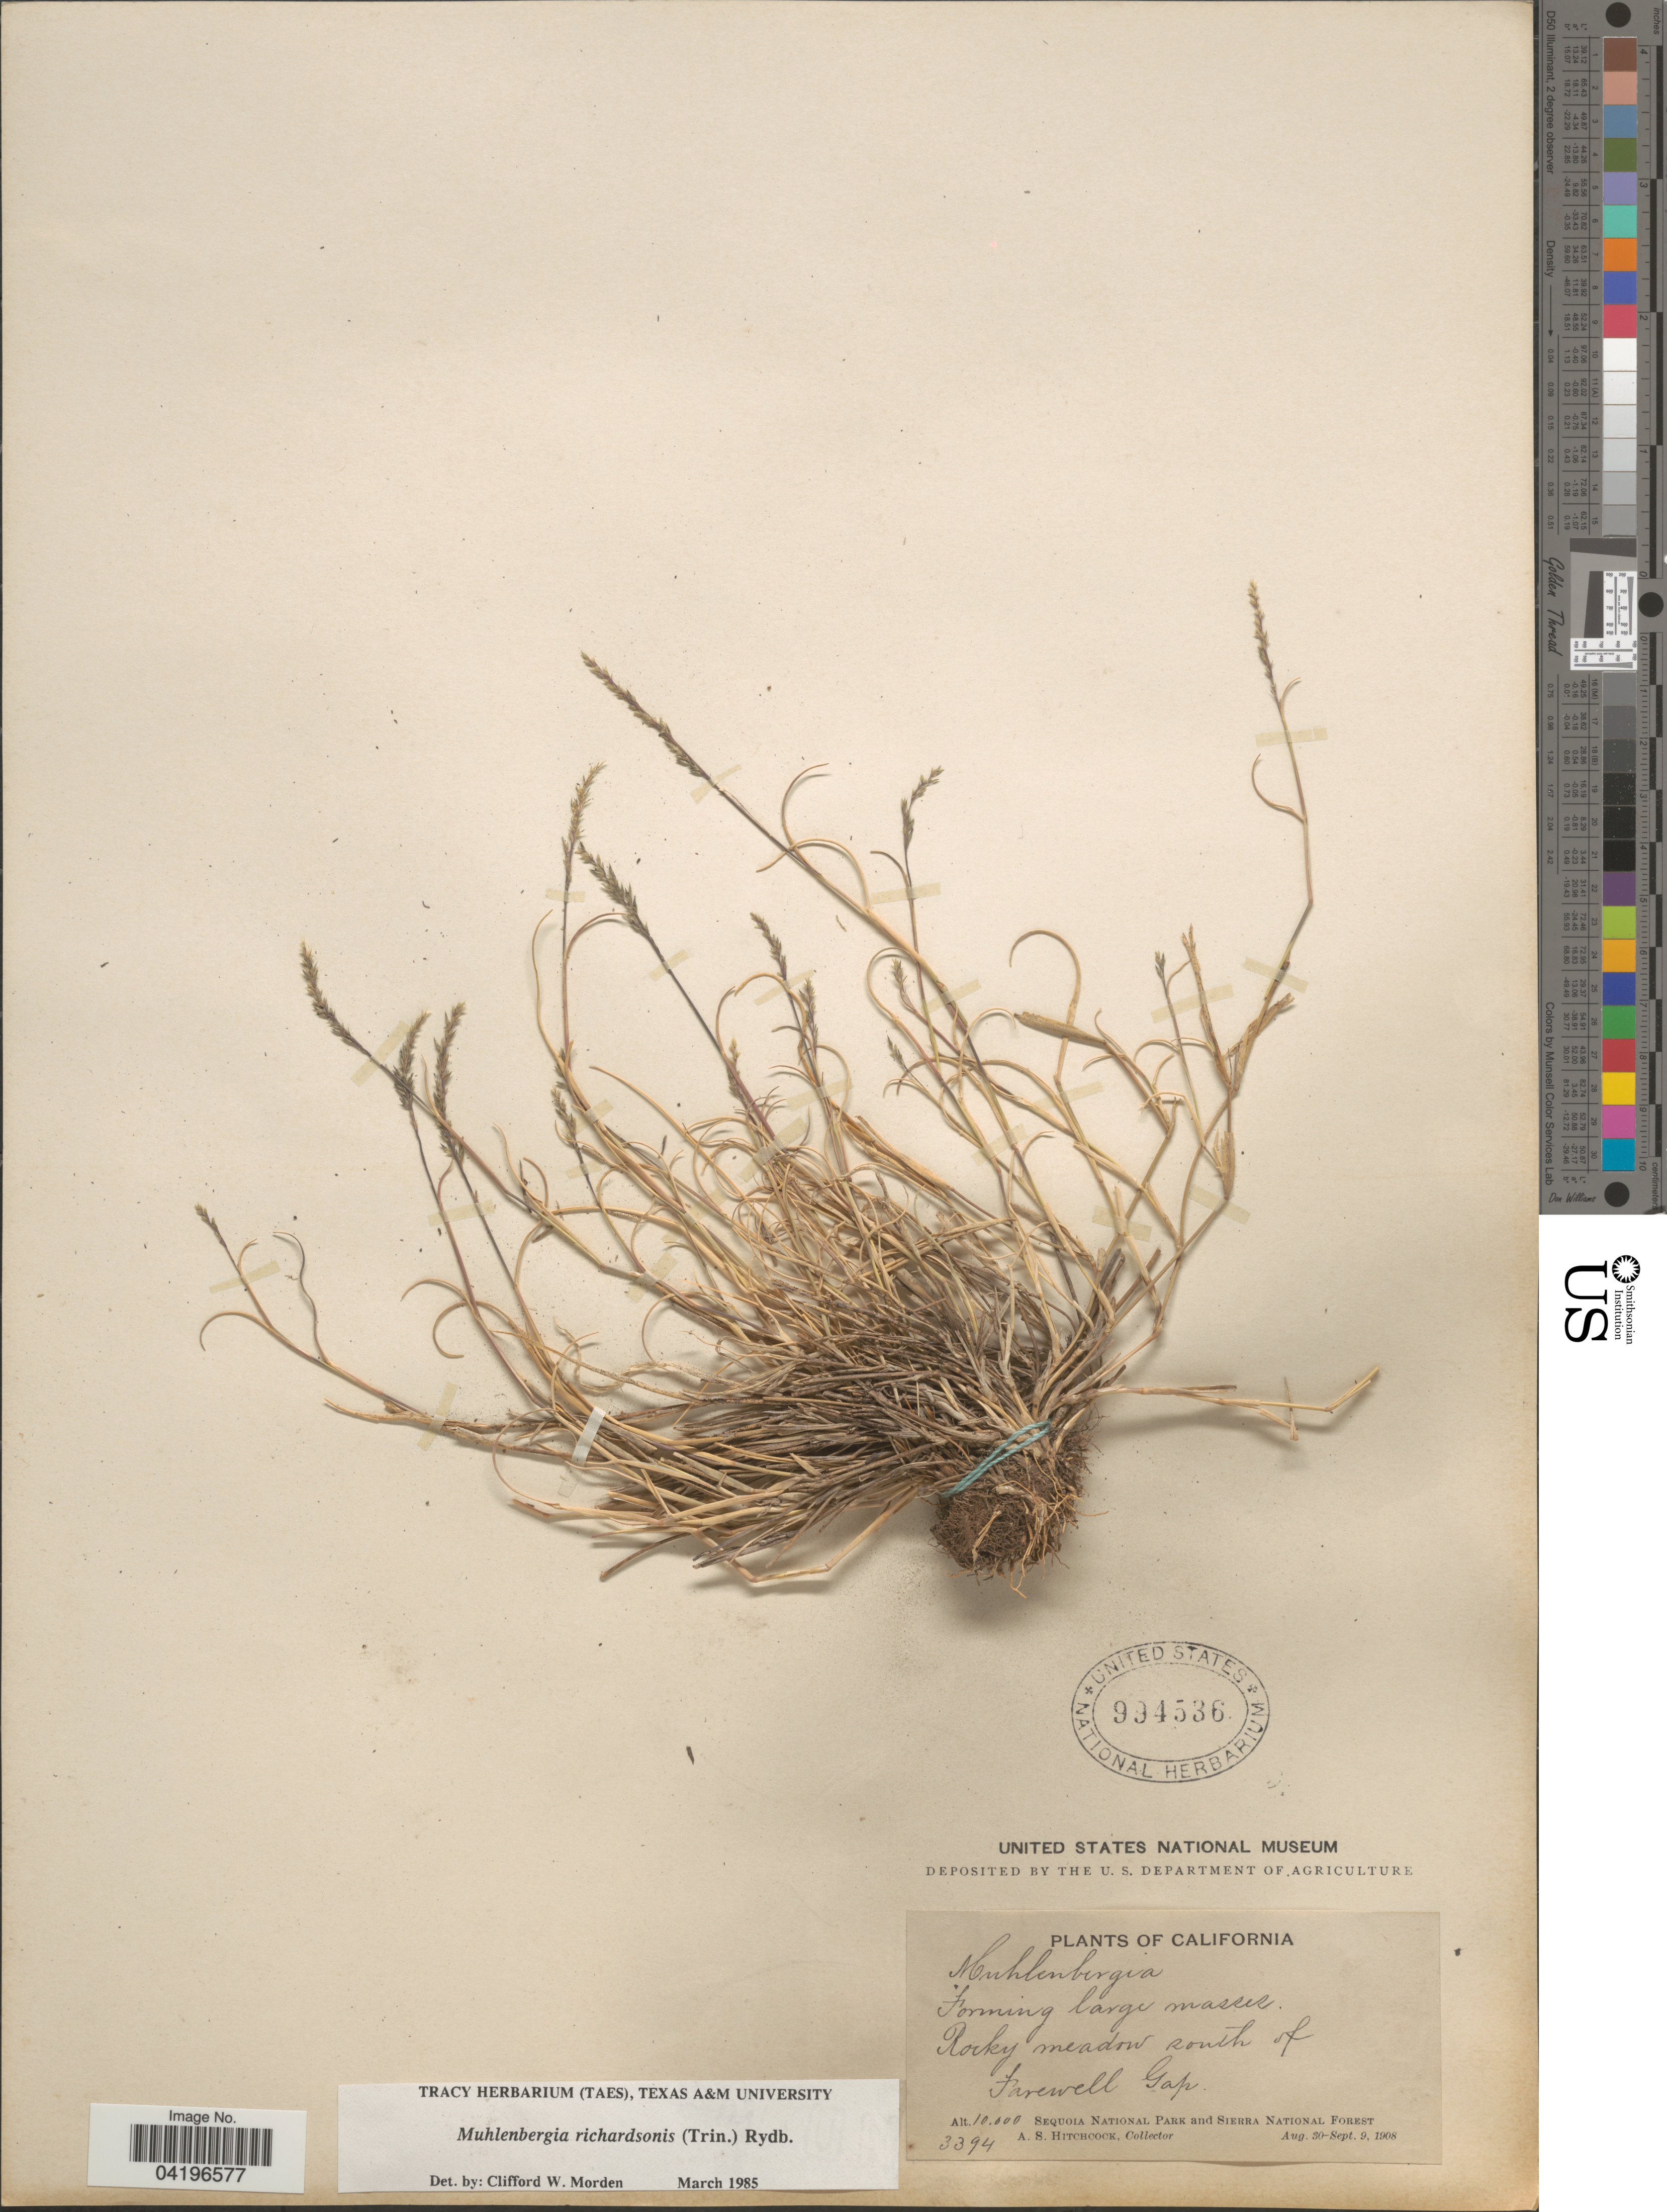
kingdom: Plantae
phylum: Tracheophyta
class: Liliopsida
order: Poales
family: Poaceae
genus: Muhlenbergia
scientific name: Muhlenbergia richardsonis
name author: (Trin.) Rydb.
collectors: A. S. Hitchcock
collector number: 3394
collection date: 1908-08-30/1908-09-09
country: United States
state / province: California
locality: Rocky meadow south of Farewell Gap. Sequoia National Park and Sierra National Forest.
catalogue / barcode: US 994536